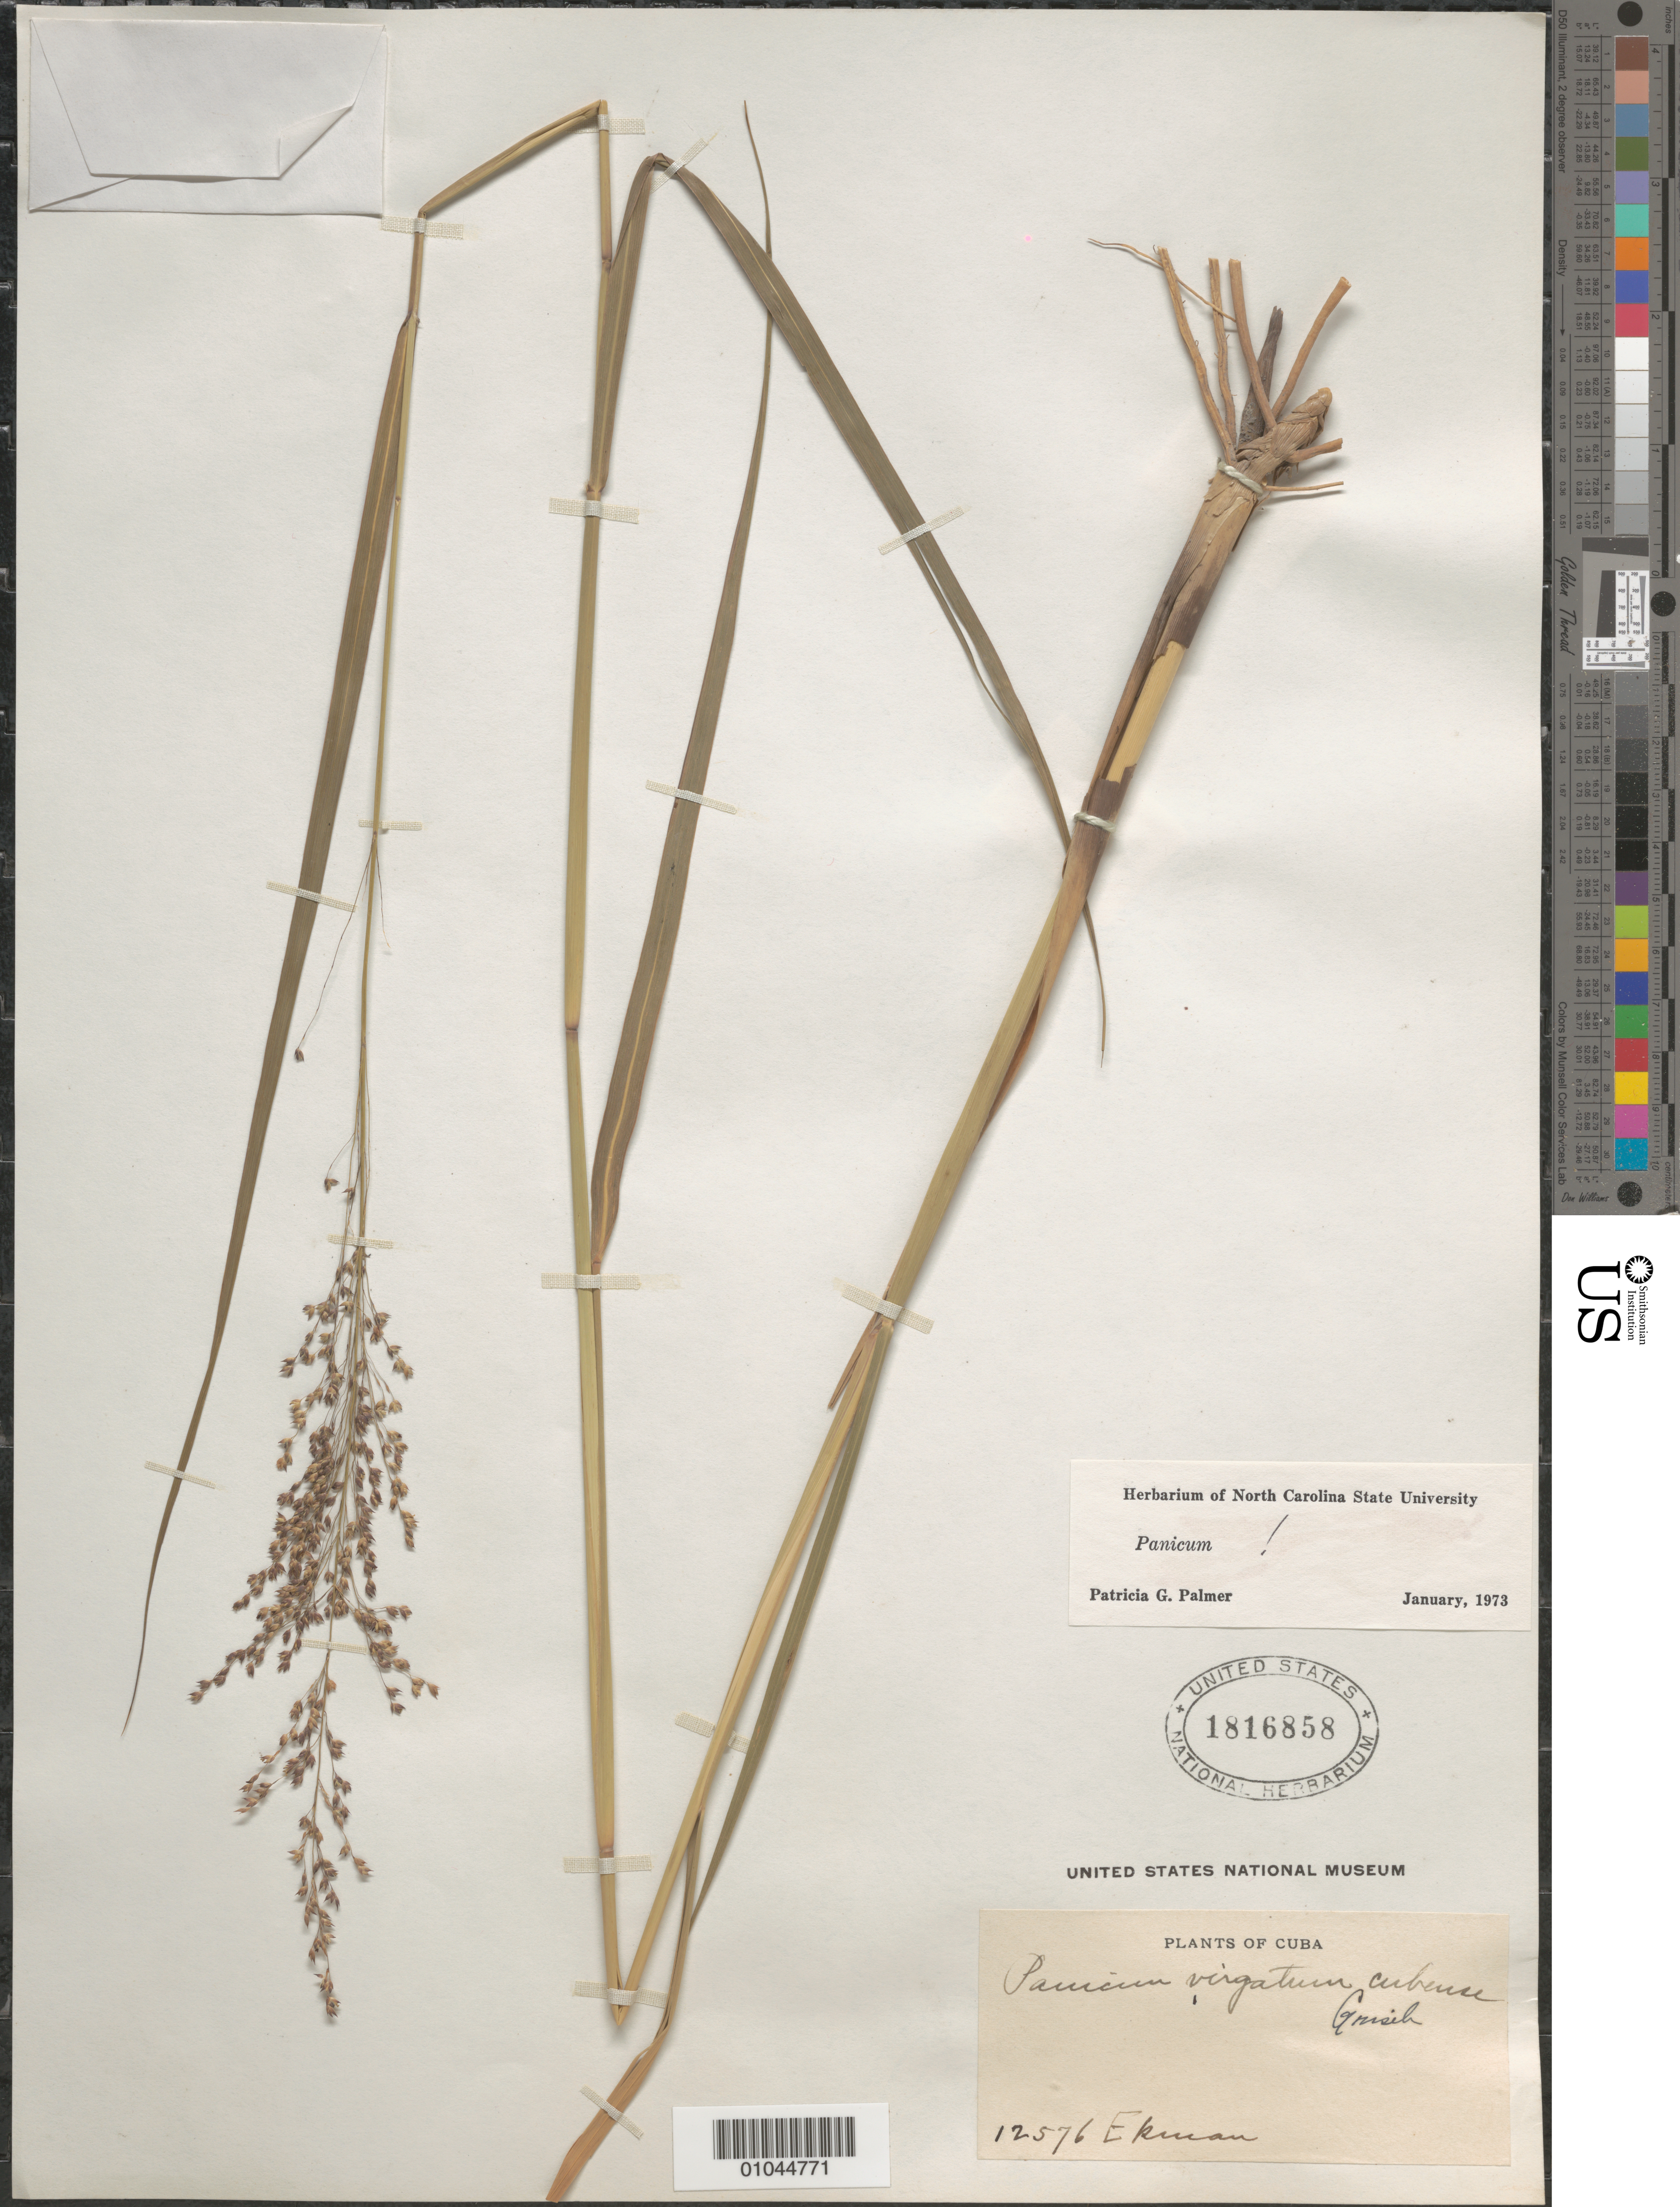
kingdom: Plantae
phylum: Tracheophyta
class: Liliopsida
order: Poales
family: Poaceae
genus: Panicum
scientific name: Panicum virgatum var. cubense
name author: Griseb.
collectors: E. L. Ekman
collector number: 12576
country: Cuba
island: Cuba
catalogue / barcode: US 1816858